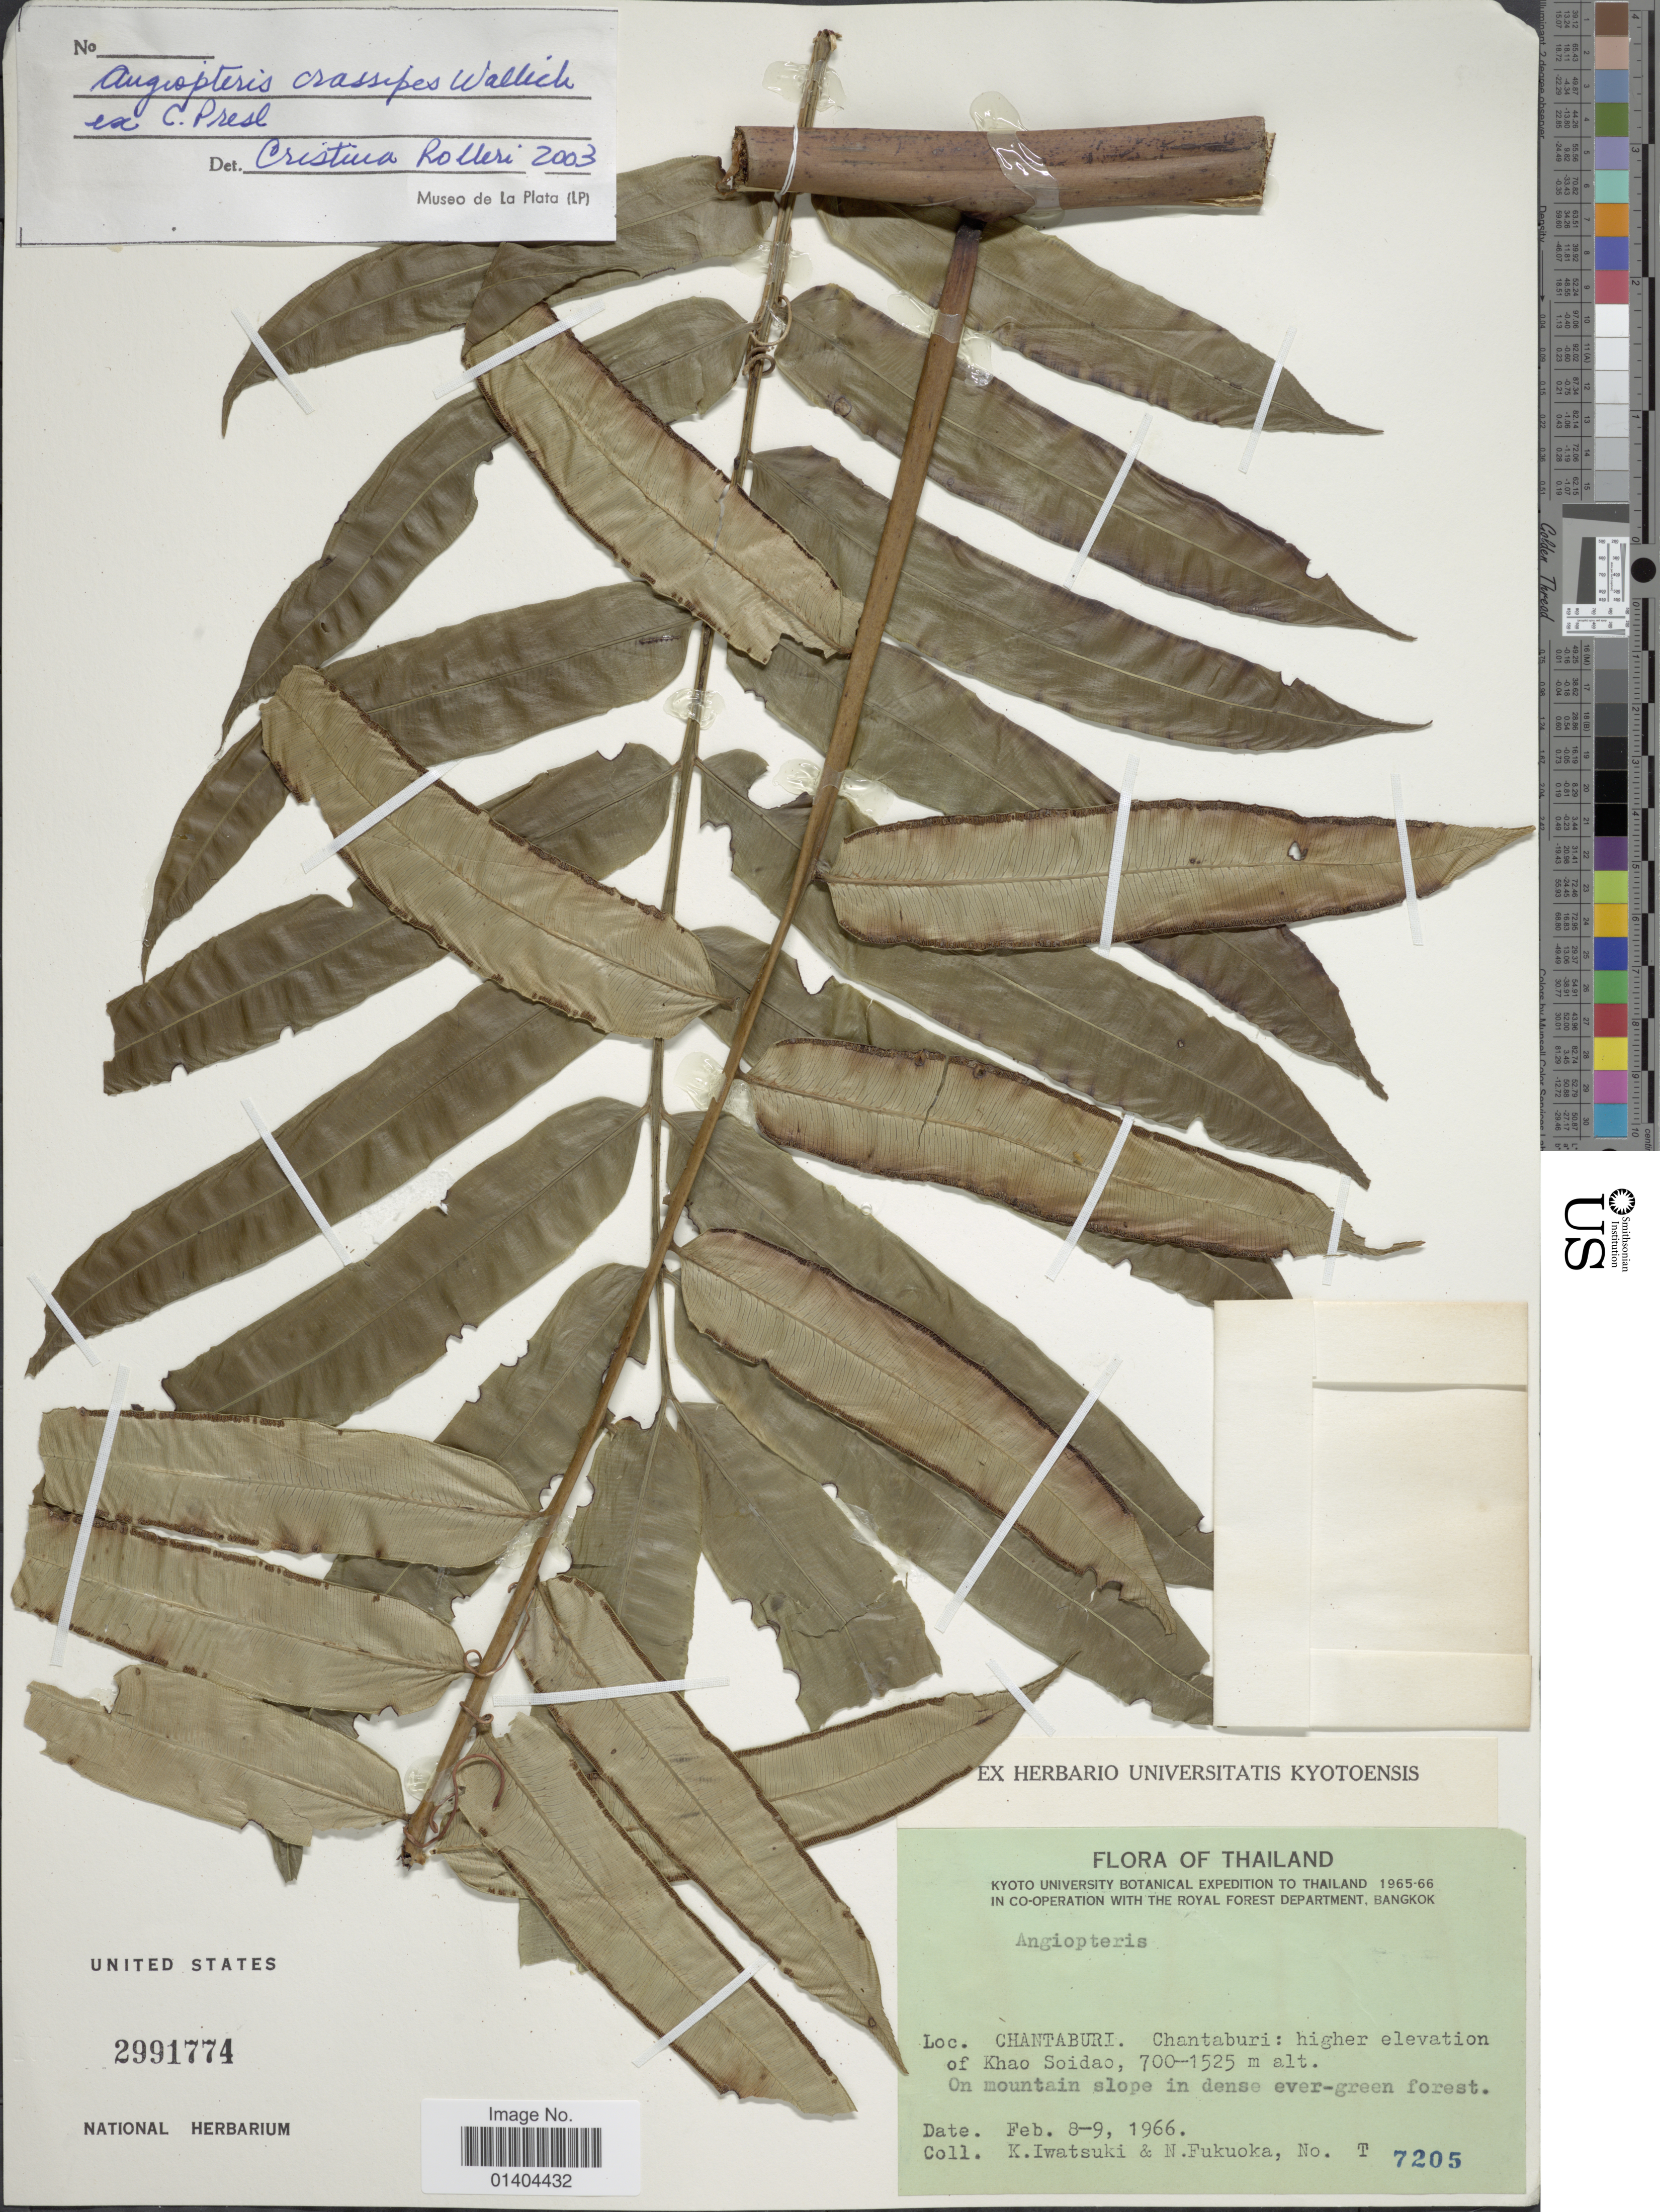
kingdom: Plantae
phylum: Tracheophyta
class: Polypodiopsida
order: Marattiales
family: Marattiaceae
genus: Angiopteris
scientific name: Angiopteris crassipes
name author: Wall. ex C. Presl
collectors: K. Iwatsuki & N. Fukuoka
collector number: T7205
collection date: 1966-02-08/1966-02-09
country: Thailand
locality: Chantaburi: higher elevation of Khao Soidao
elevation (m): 700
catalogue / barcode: US 2991774